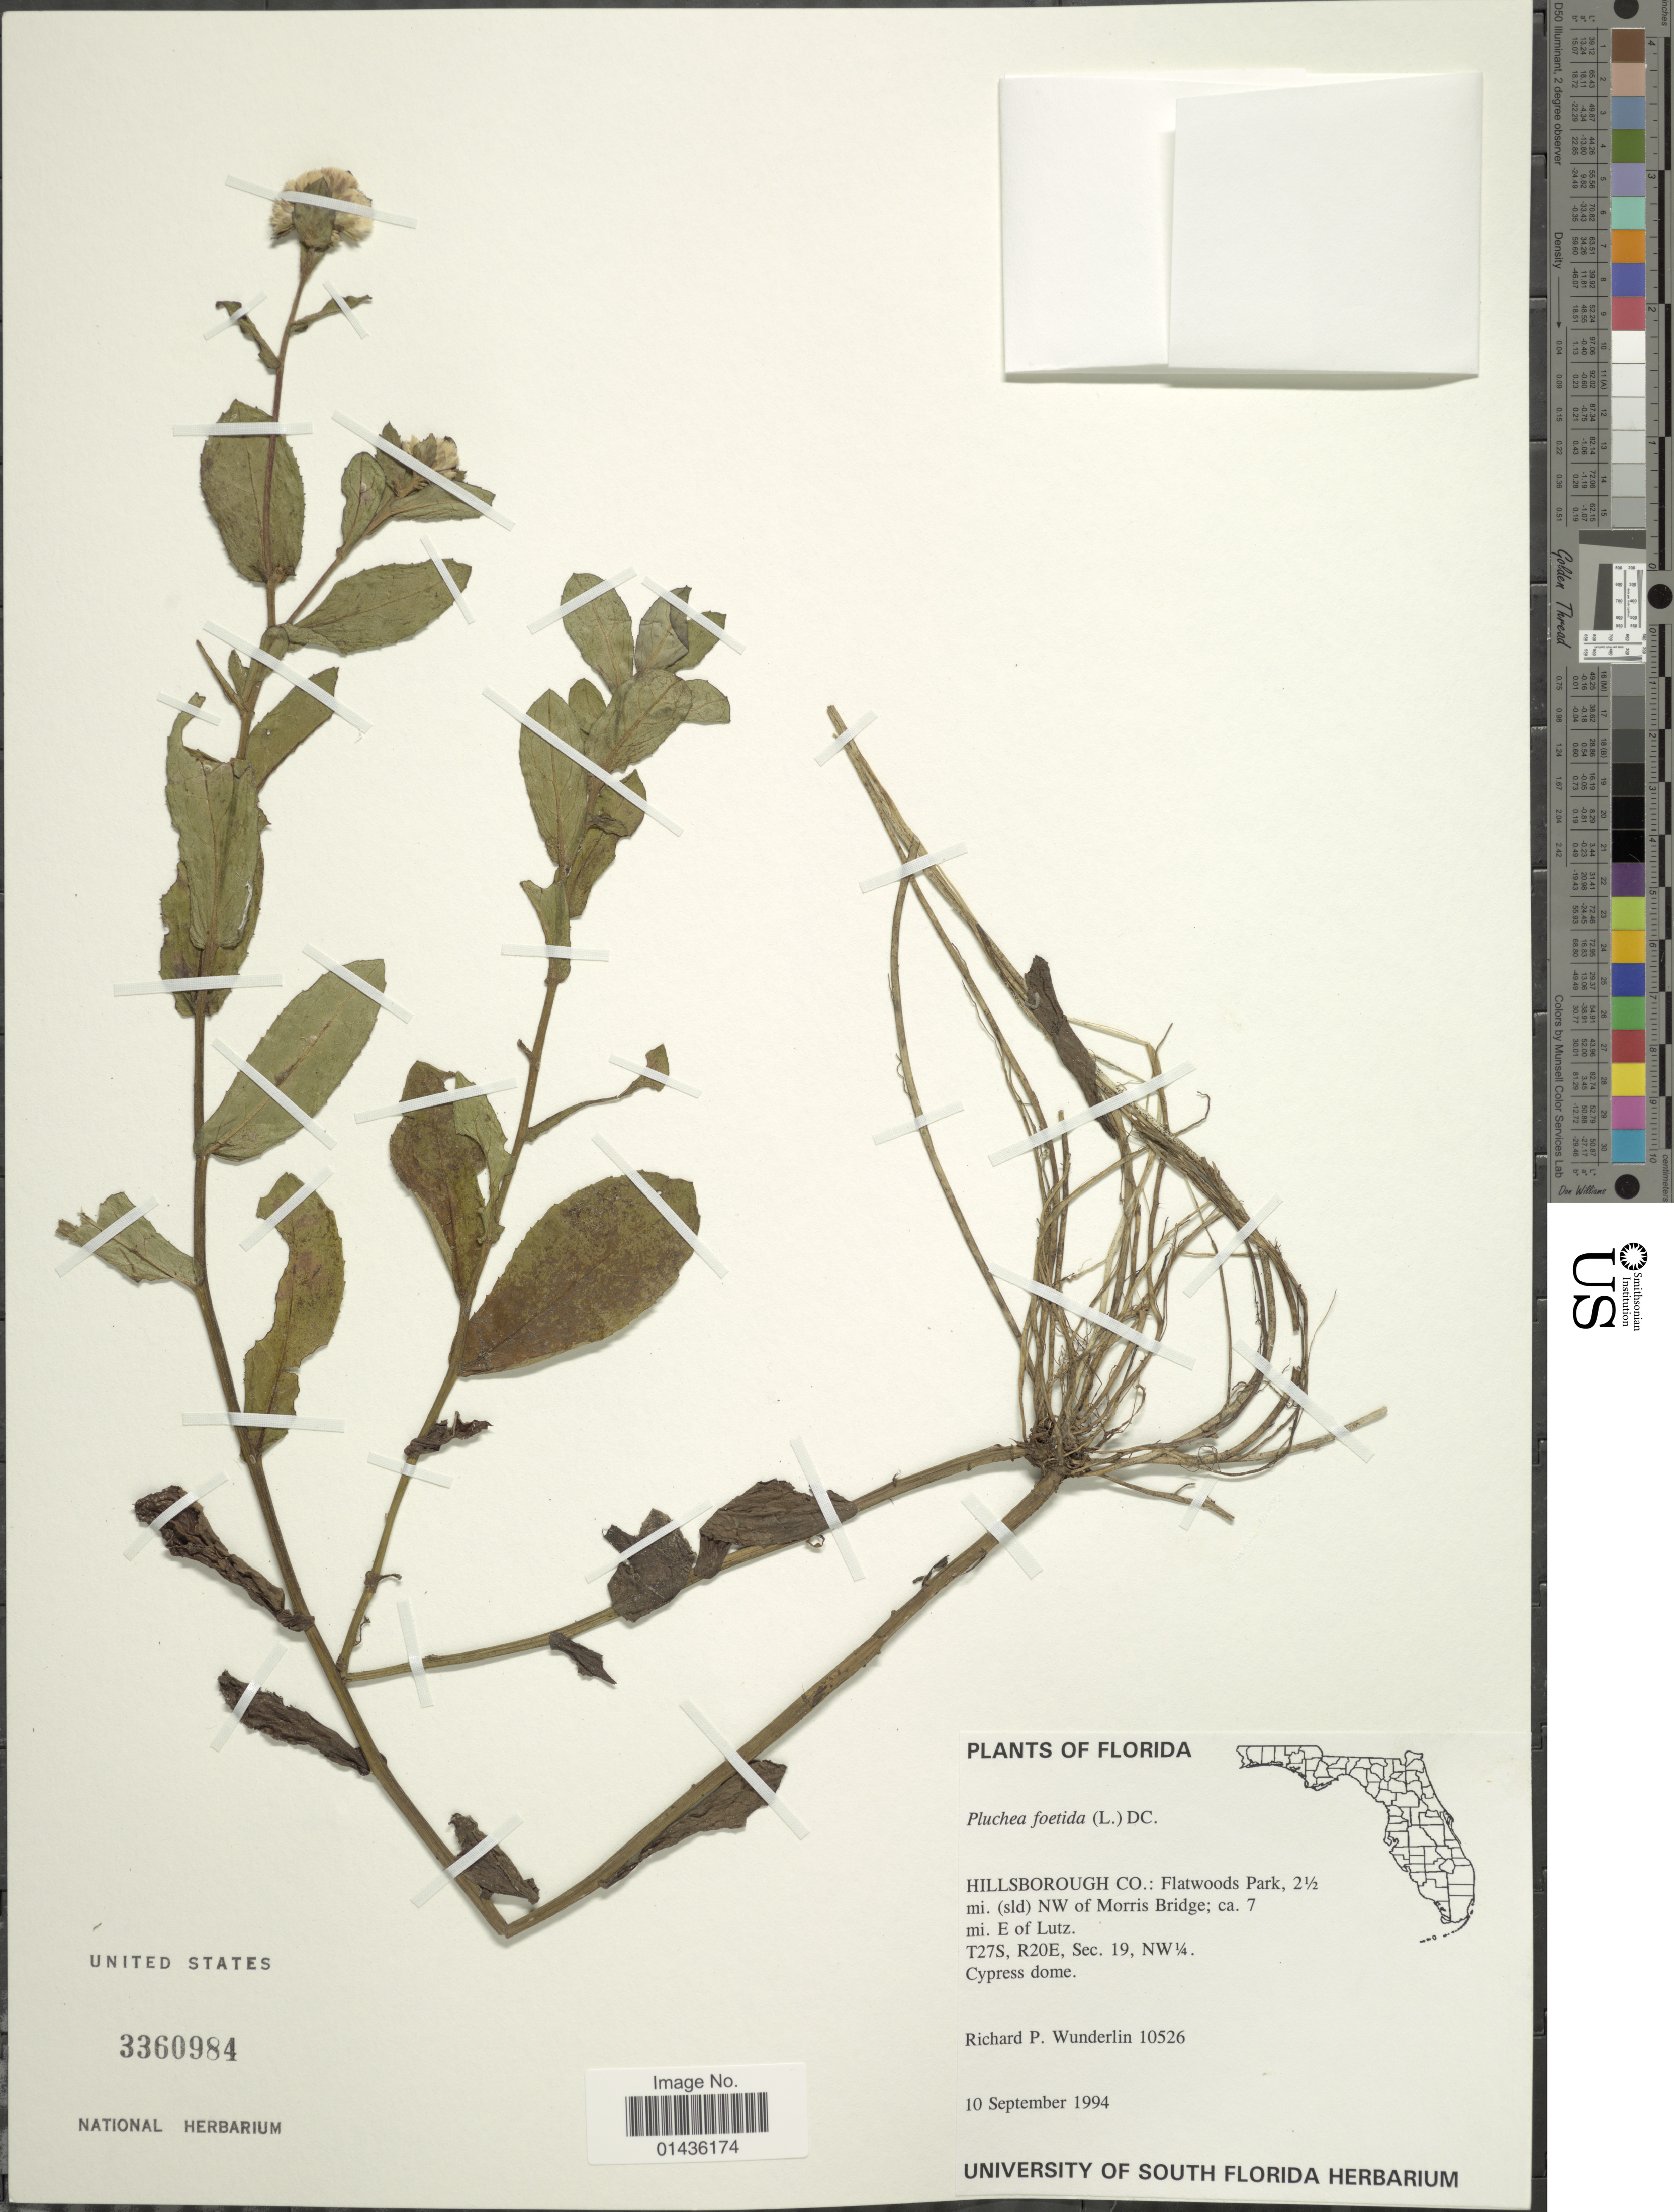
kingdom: Plantae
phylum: Tracheophyta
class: Magnoliopsida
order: Asterales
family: Asteraceae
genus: Pluchea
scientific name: Pluchea foetida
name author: (L.) DC.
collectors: R. P. Wunderlin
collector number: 10526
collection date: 1994-09-10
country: United States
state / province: Florida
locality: Hillsborough Co., Flatwoods Park, 2½ mi. (sld) NW of Morris Bridge, ca 7 mi E of Lutz T27S, R20E, Sec19, NW 1/4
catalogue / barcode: US 3360984